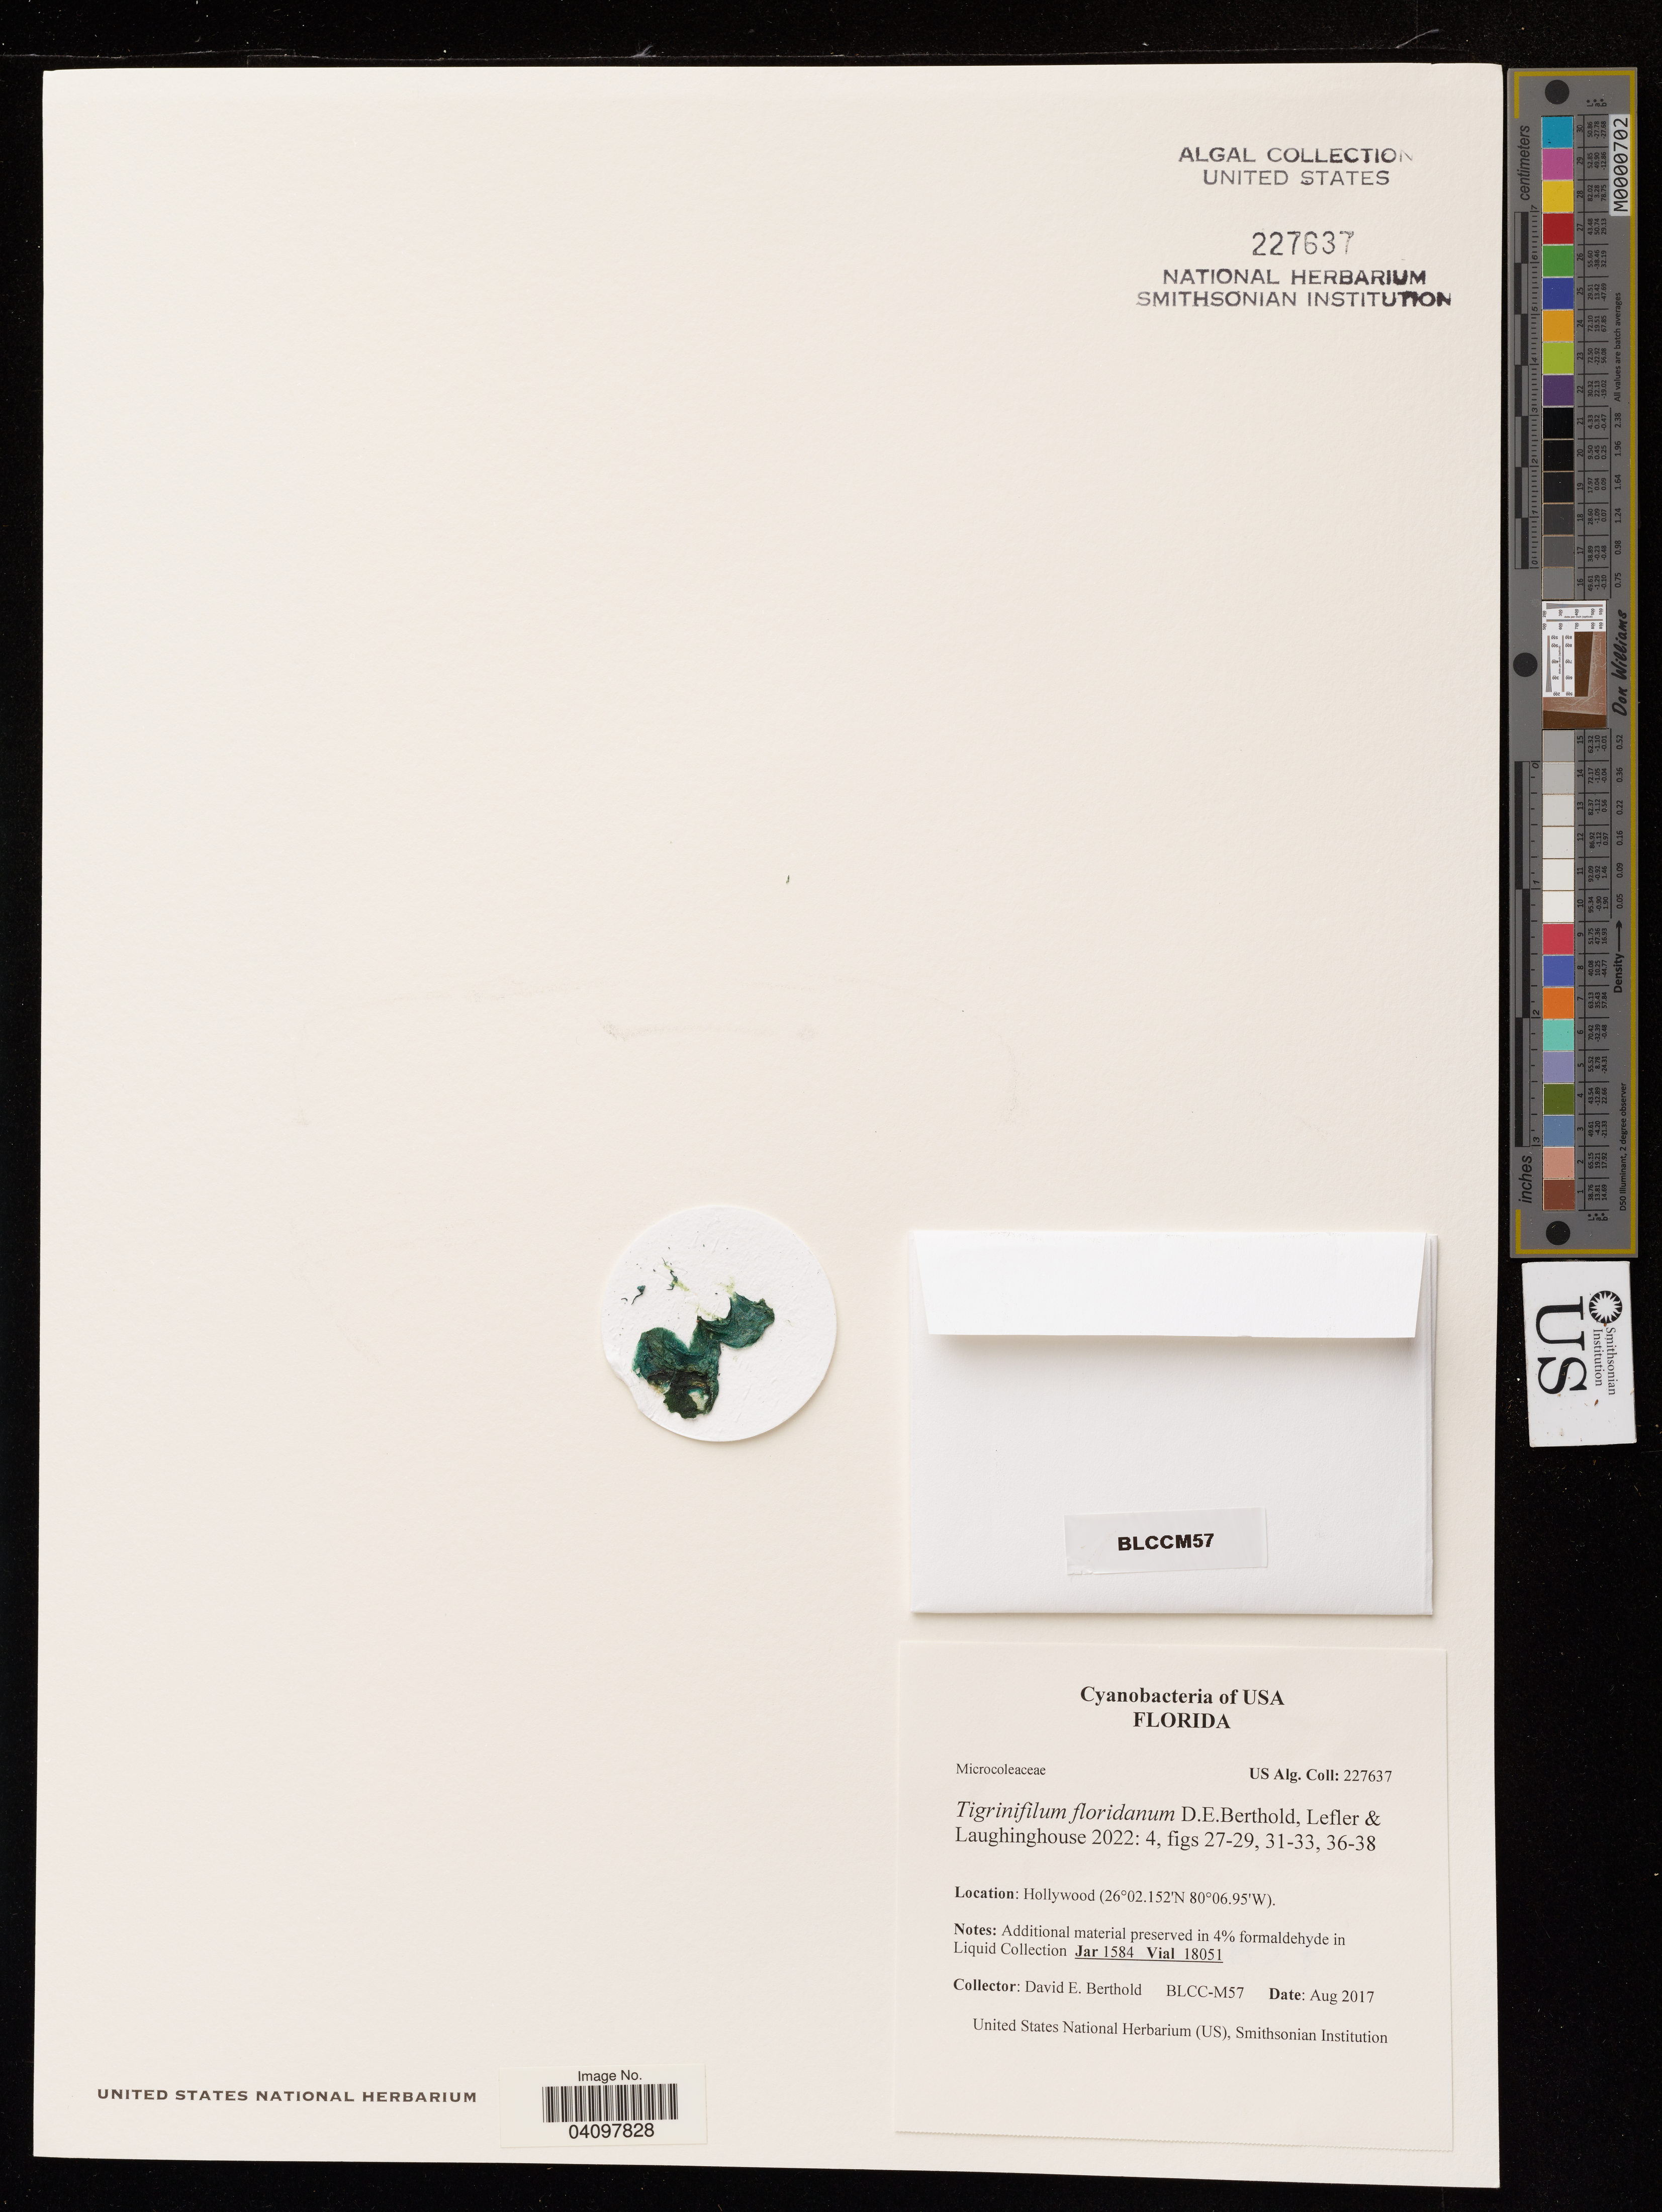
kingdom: Bacteria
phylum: Cyanobacteria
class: Cyanobacteriia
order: Cyanobacteriales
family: Microcoleaceae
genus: Tigrinifilum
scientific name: Tigrinifilum floridanum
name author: D.E. Berthold et al.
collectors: D. Berthold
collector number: BLCC-M57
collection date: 2017-08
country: United States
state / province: Florida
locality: Hollywood.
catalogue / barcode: US 227637